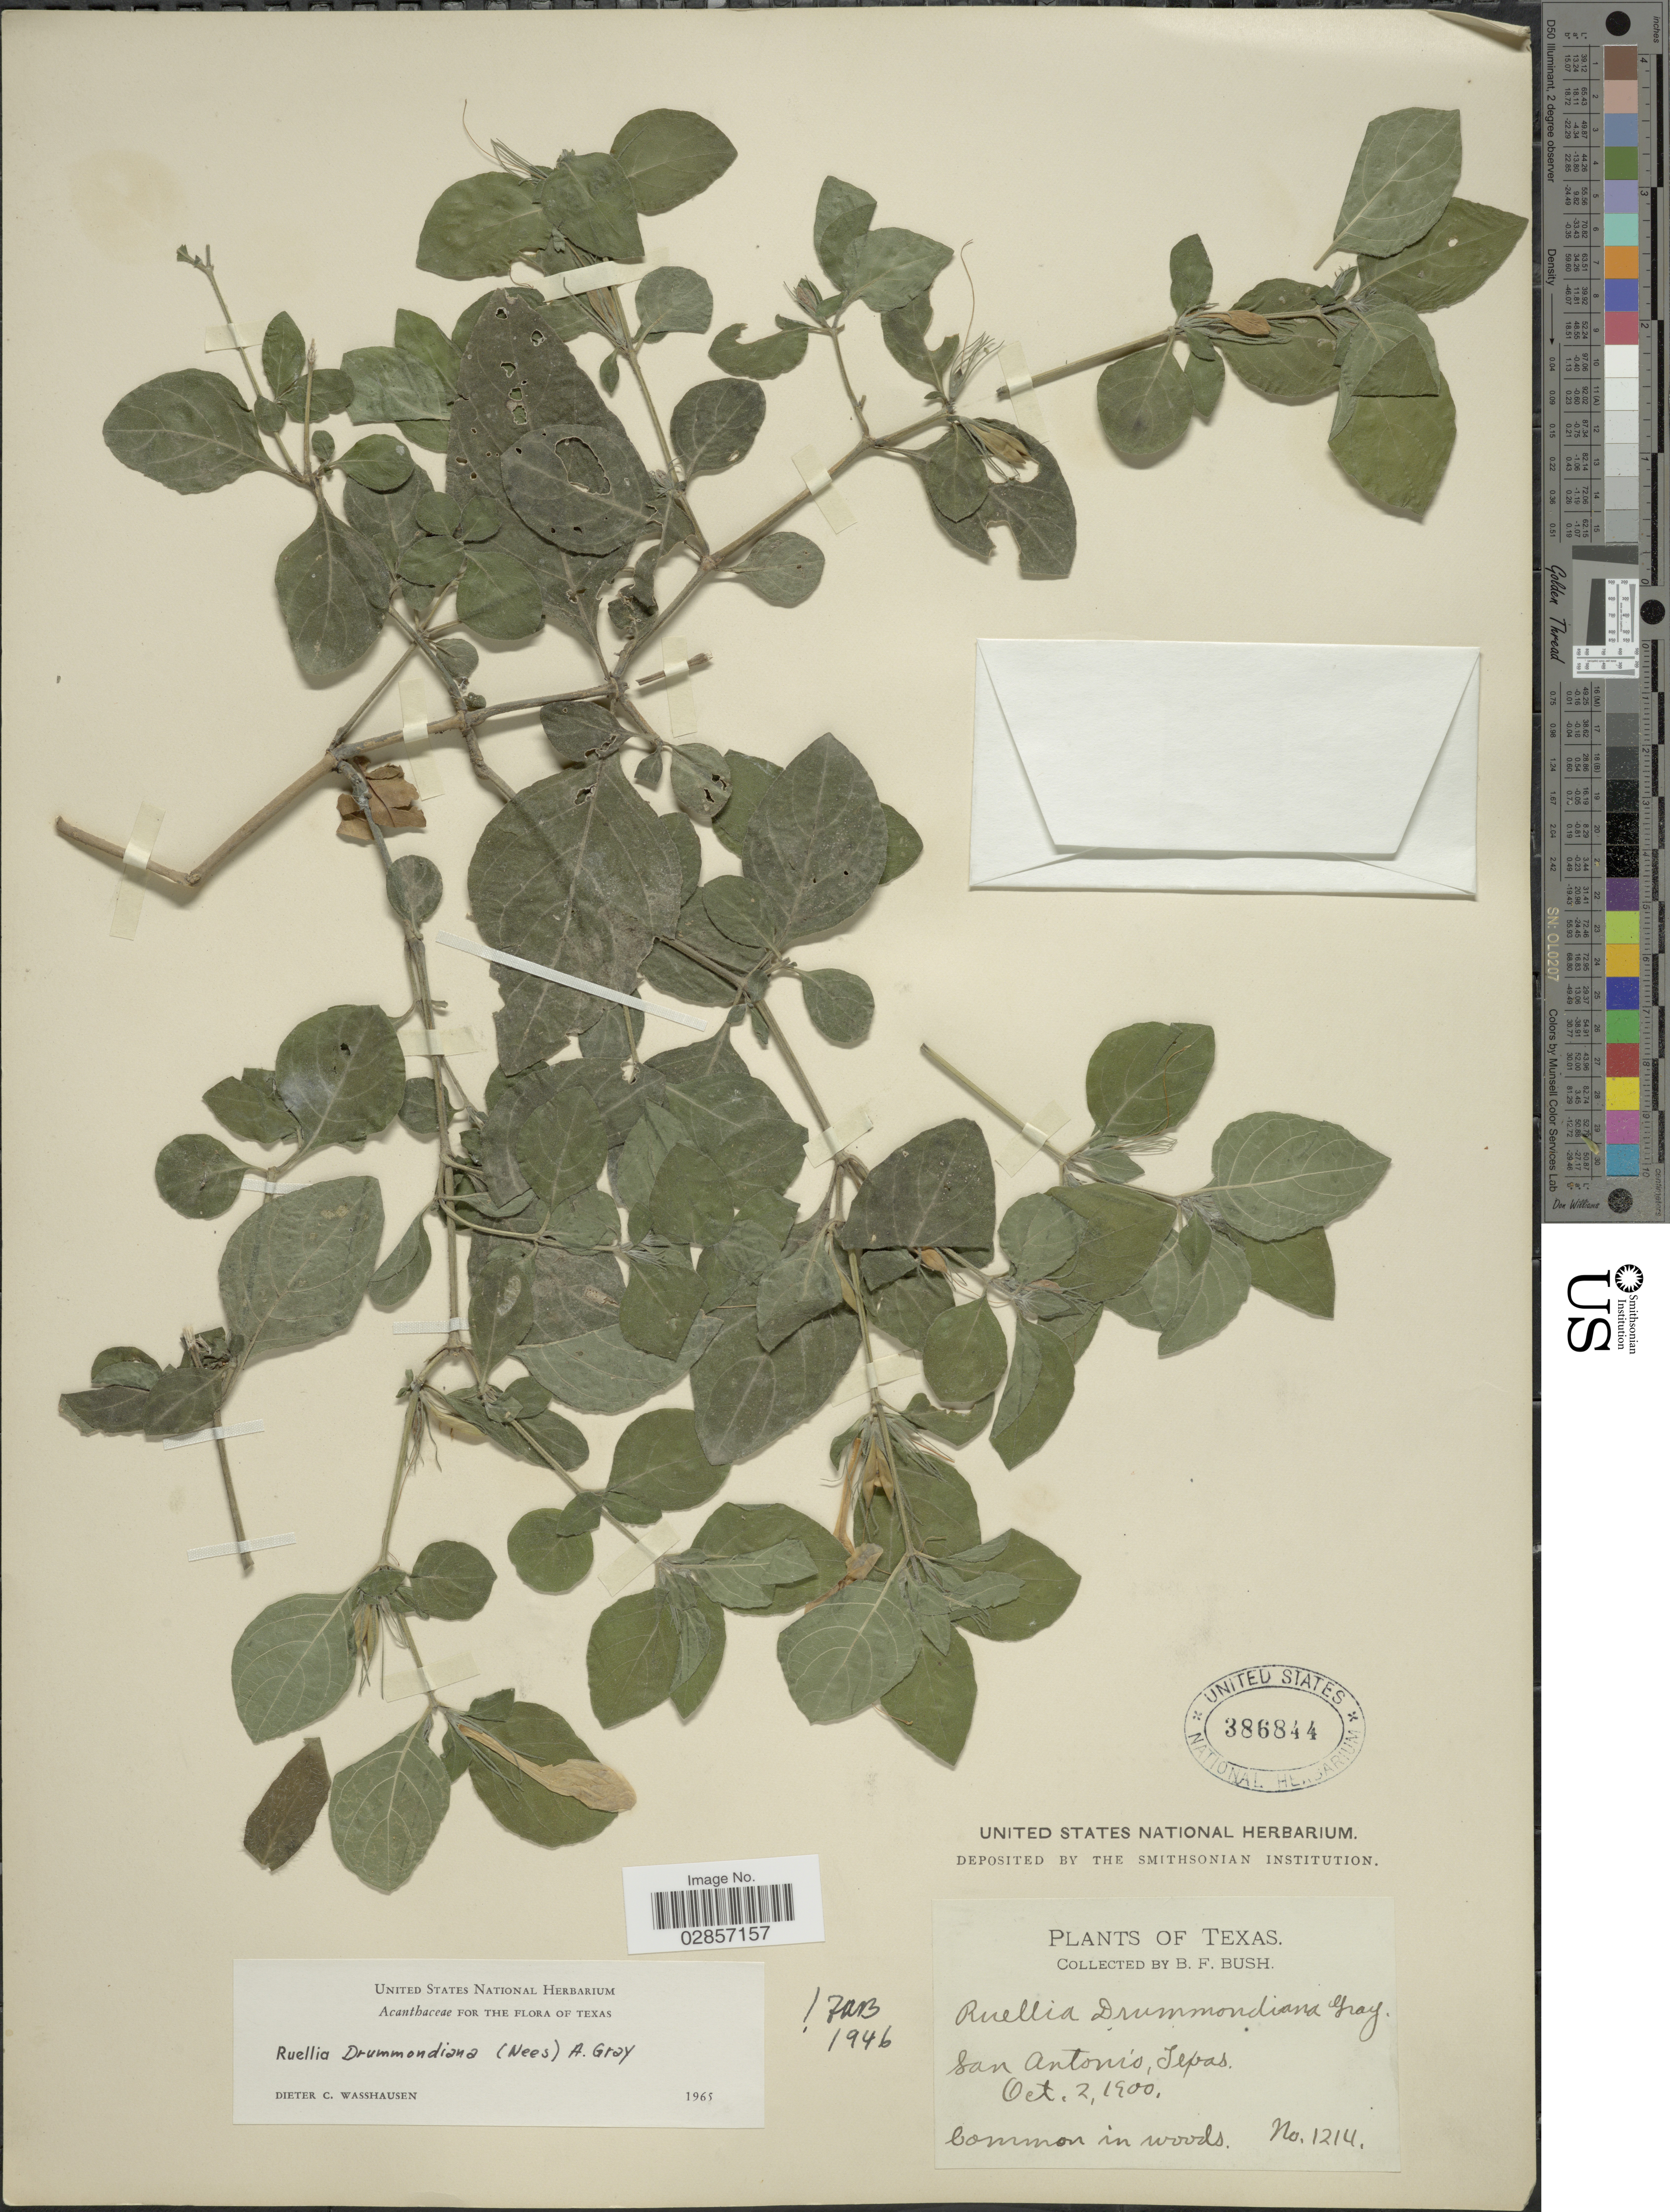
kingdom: Plantae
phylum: Tracheophyta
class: Magnoliopsida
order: Lamiales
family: Acanthaceae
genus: Ruellia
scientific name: Ruellia drummondiana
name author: (Nees) A. Gray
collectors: B. F. Bush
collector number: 1214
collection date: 1900-10-02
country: United States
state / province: Texas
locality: San Antonio, Texas.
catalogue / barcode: US 386844